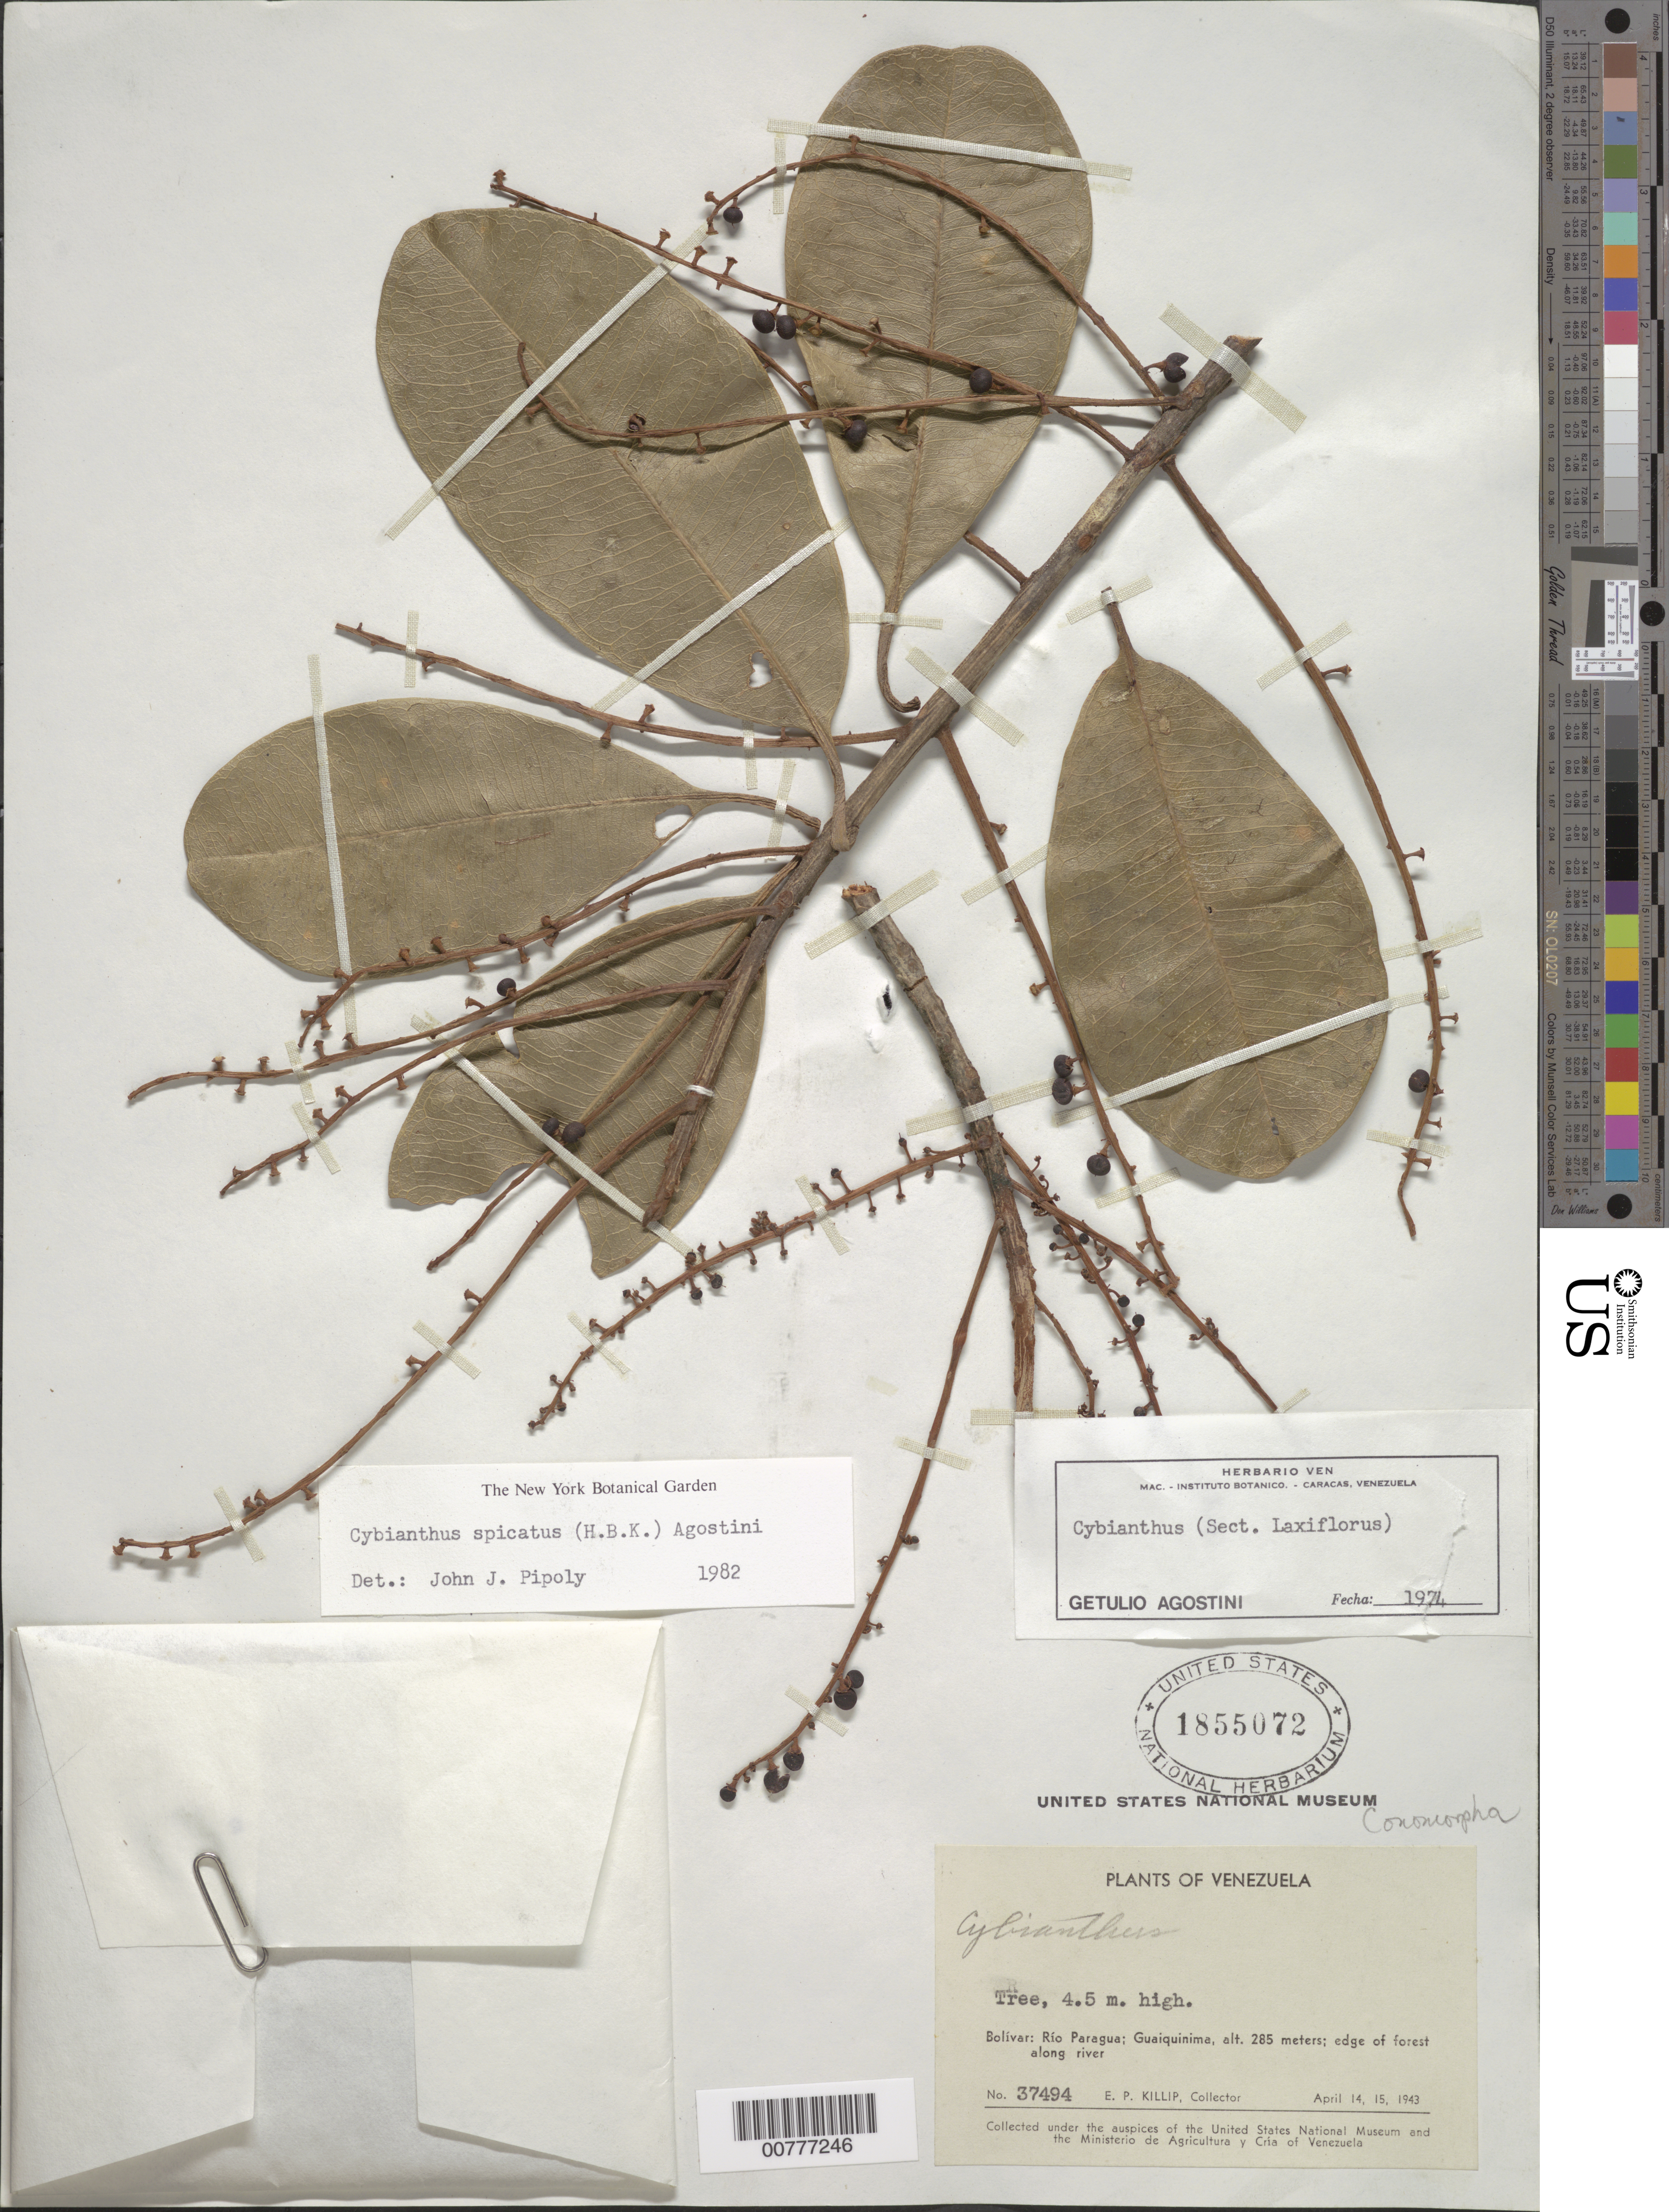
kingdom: Plantae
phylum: Tracheophyta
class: Magnoliopsida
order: Ericales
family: Primulaceae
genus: Cybianthus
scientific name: Cybianthus spicatus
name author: (Kunth) G. Agostini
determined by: Pipoly, J. J., III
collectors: E. P. Killip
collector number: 37494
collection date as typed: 14-Apr-43 to 15-Apr-43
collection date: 1943-04-14/1943-04-15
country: Venezuela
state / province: Bolívar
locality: Guaiquinima, Río Paragua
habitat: Edge of forest along river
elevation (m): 285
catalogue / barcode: US 1855072